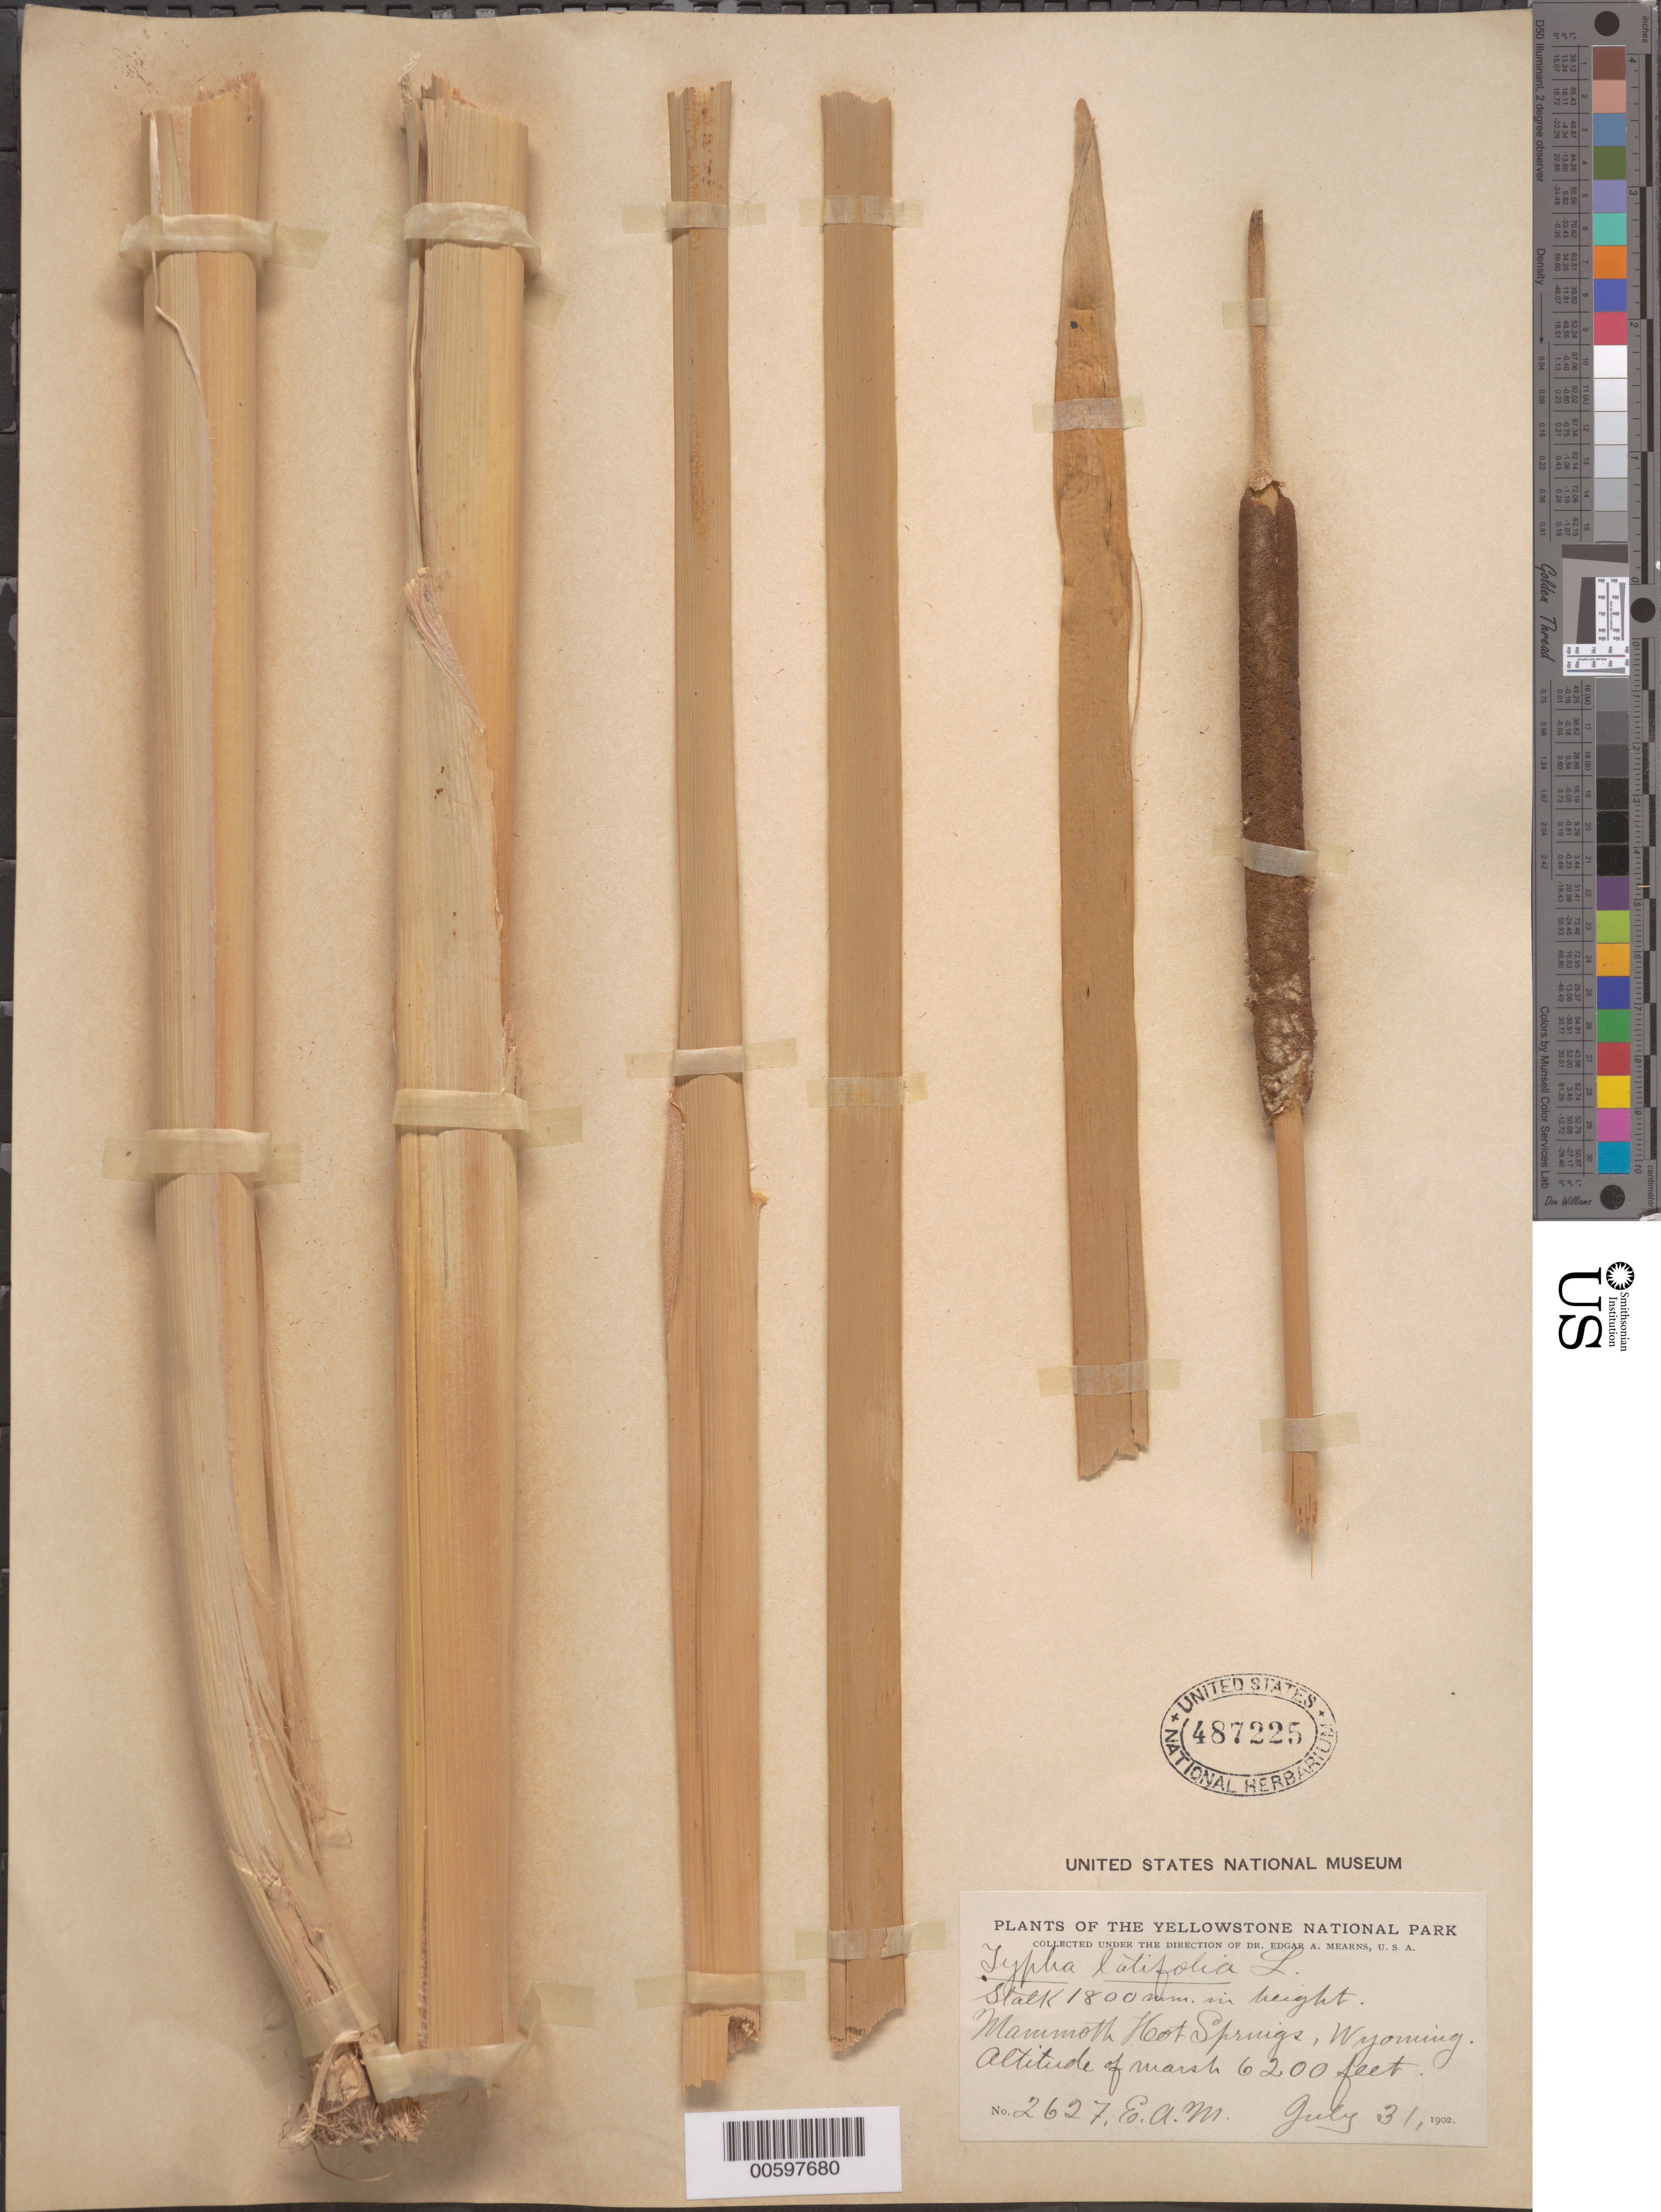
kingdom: Plantae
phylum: Tracheophyta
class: Liliopsida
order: Poales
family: Typhaceae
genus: Typha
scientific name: Typha latifolia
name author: L.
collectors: E. A. Mearns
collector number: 2627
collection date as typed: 31 Jul 1902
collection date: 1902-07-31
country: United States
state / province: Wyoming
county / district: Park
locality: Mammoth Hot Springs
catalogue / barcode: US 487225